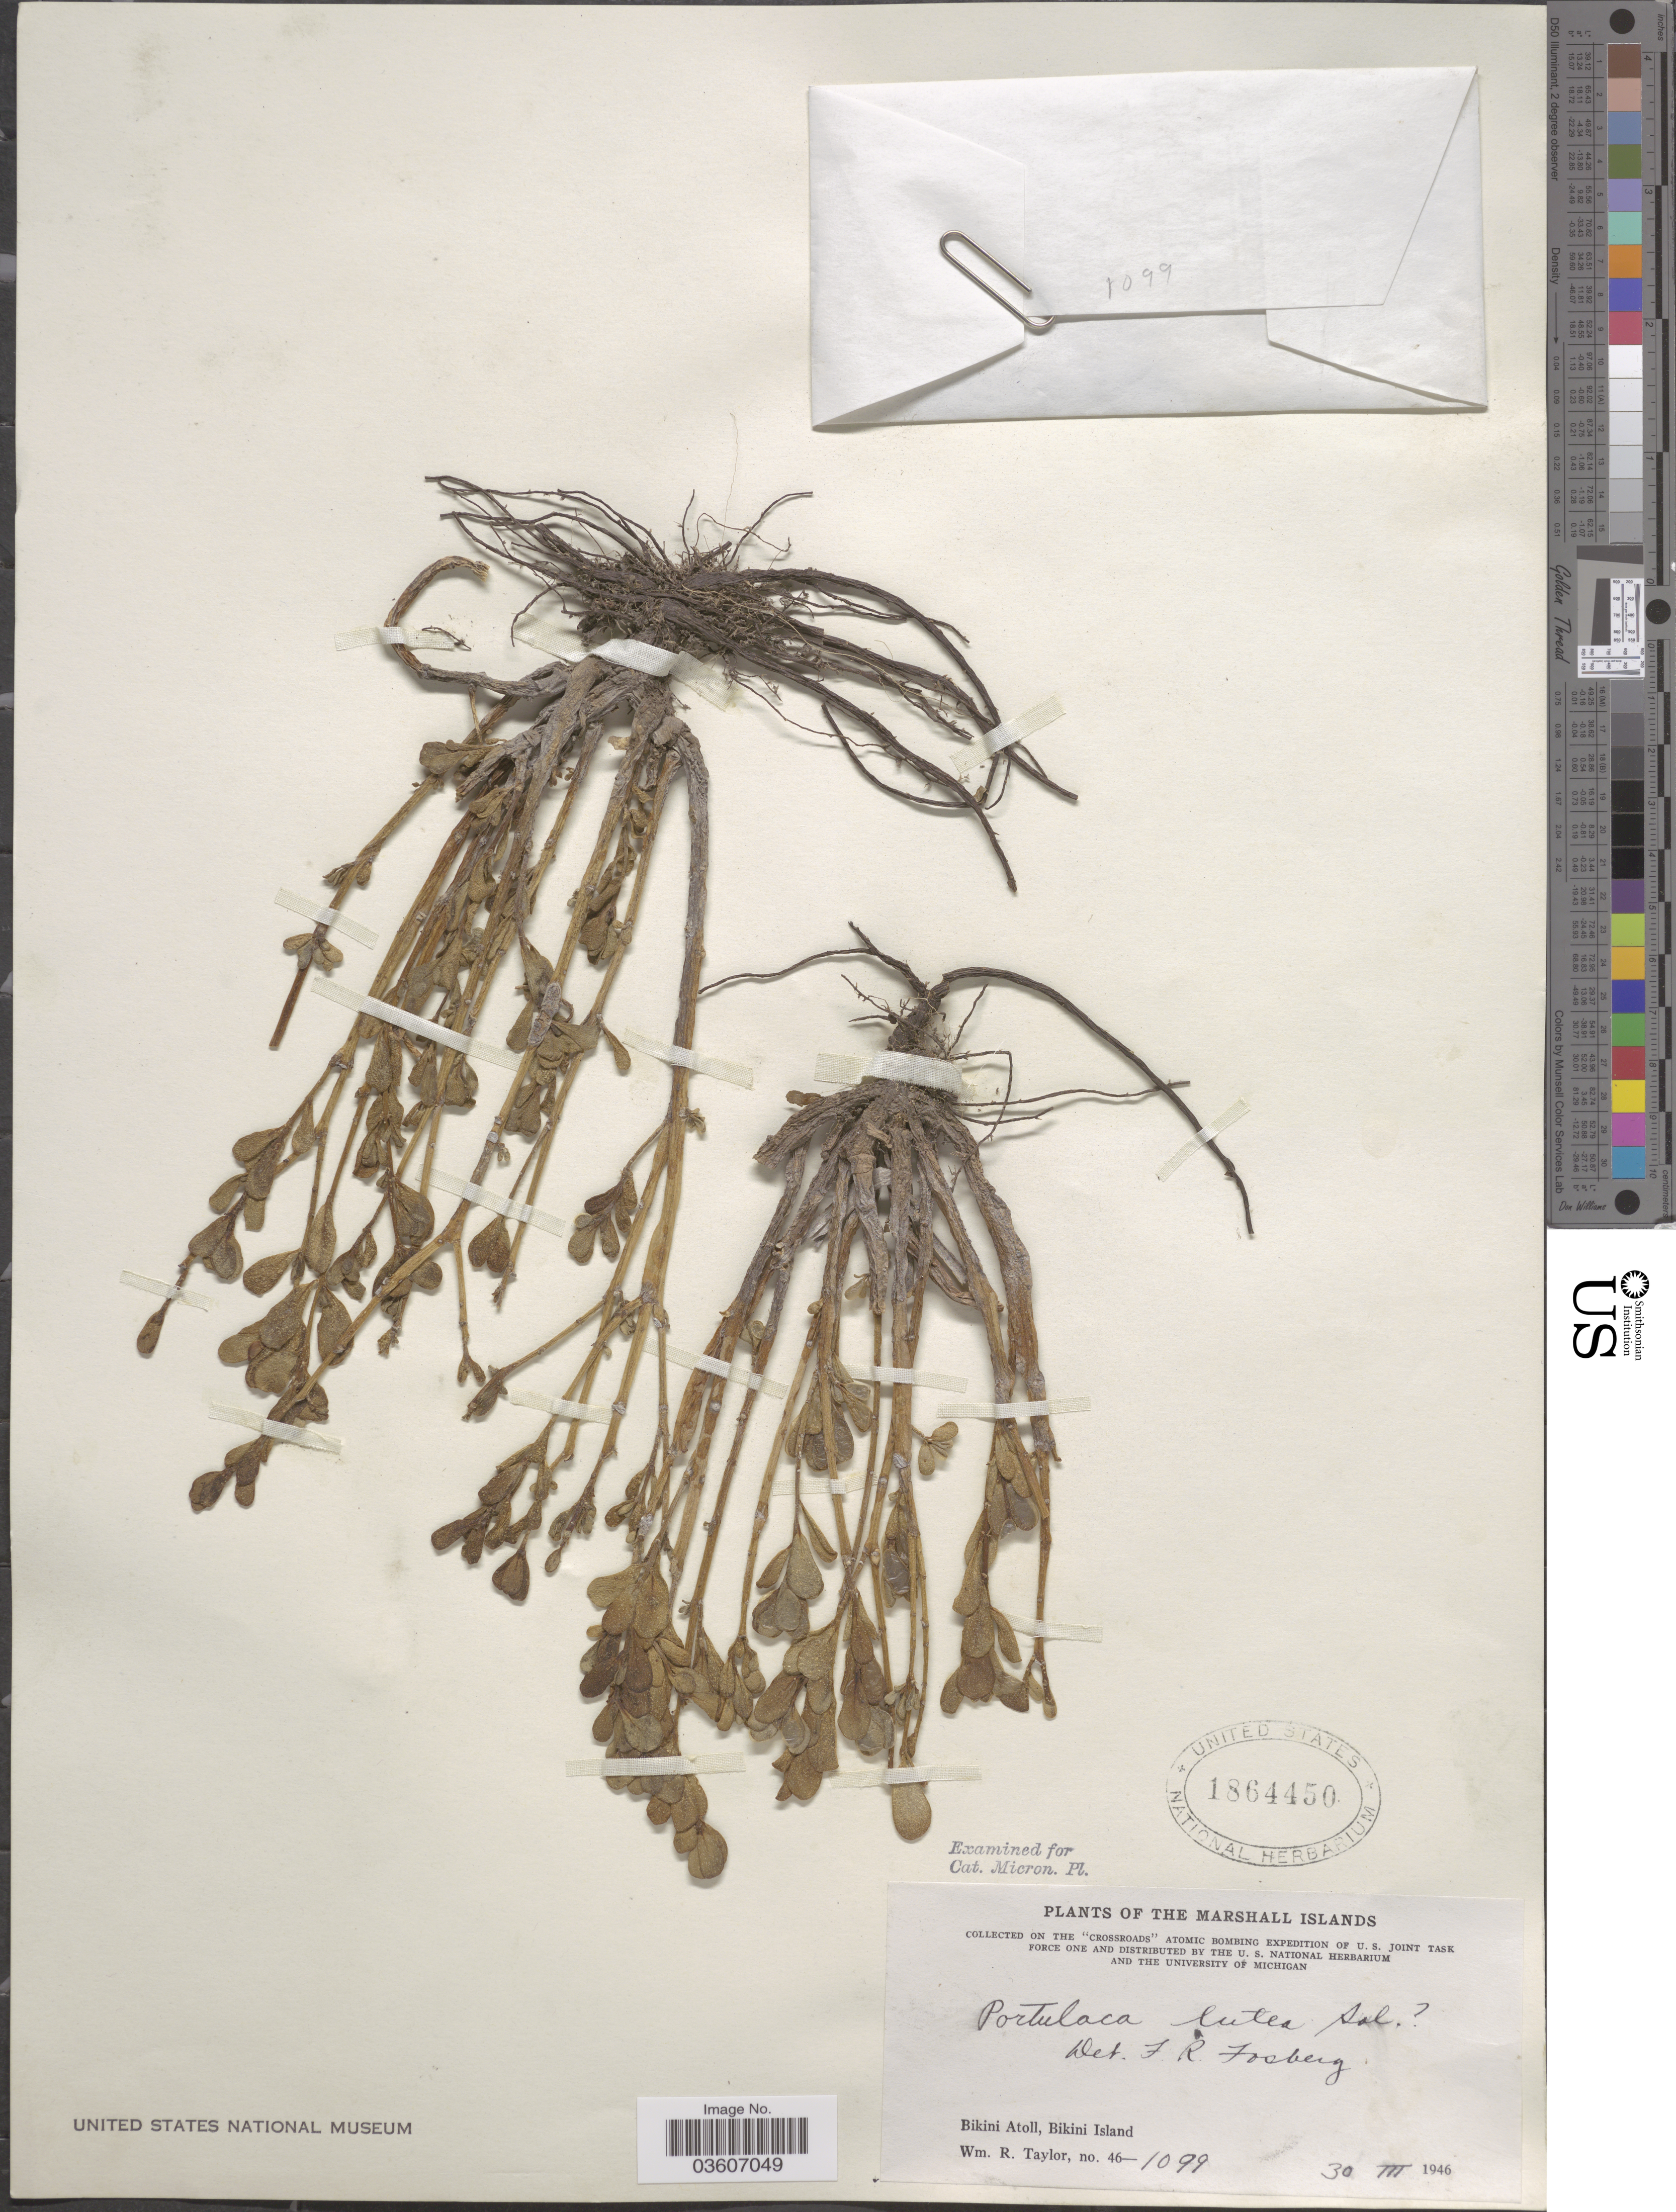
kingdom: Plantae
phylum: Tracheophyta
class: Magnoliopsida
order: Caryophyllales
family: Portulacaceae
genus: Portulaca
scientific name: Portulaca lutea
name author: Sol. ex G. Forst.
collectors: W. R. Taylor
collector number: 46-1099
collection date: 1946-03-30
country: Marshall Islands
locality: Bikini Atoll, Bikini Island.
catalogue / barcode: US 1864450